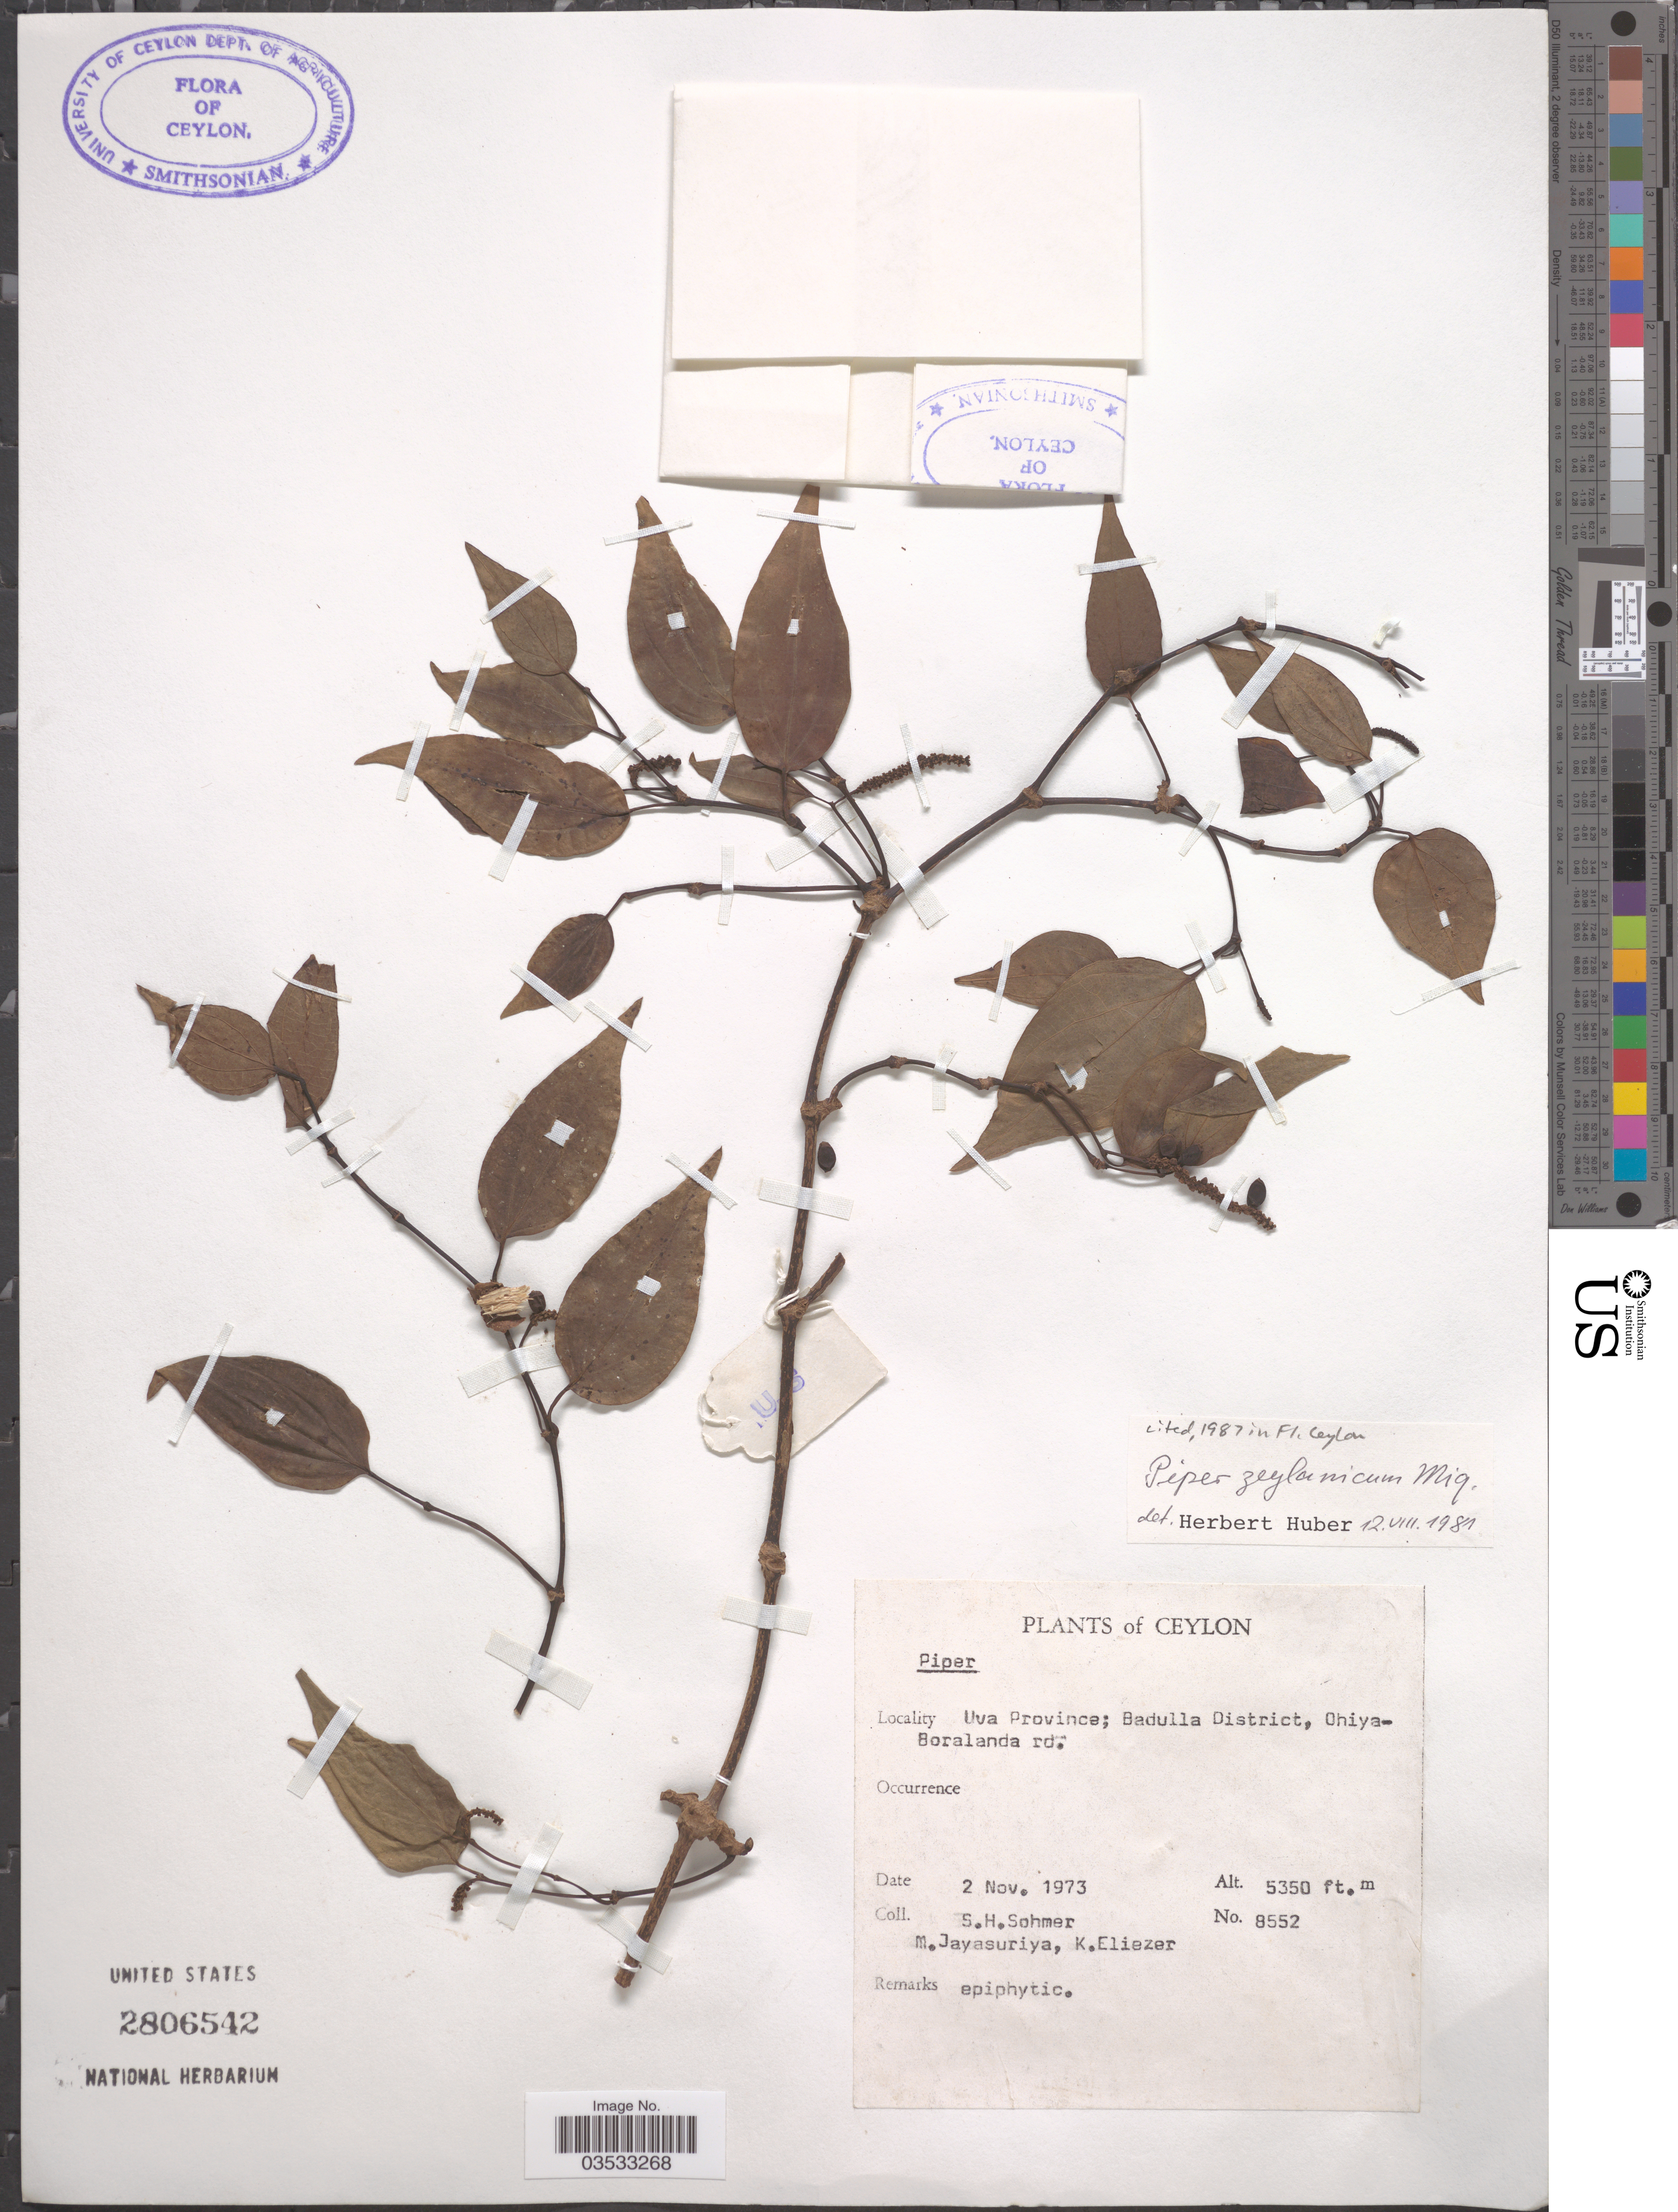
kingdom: Plantae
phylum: Tracheophyta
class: Magnoliopsida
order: Piperales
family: Piperaceae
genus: Piper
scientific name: Piper zeylanicum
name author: Miq.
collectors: S. H. Sohmer, M. Jayasuriya & K. Eliezer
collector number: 8552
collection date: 1973-11-02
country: Sri Lanka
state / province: Uva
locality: Ceylon. Badulla District, Ohiya-Boralanda rd.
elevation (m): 1631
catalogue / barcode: US 2806542